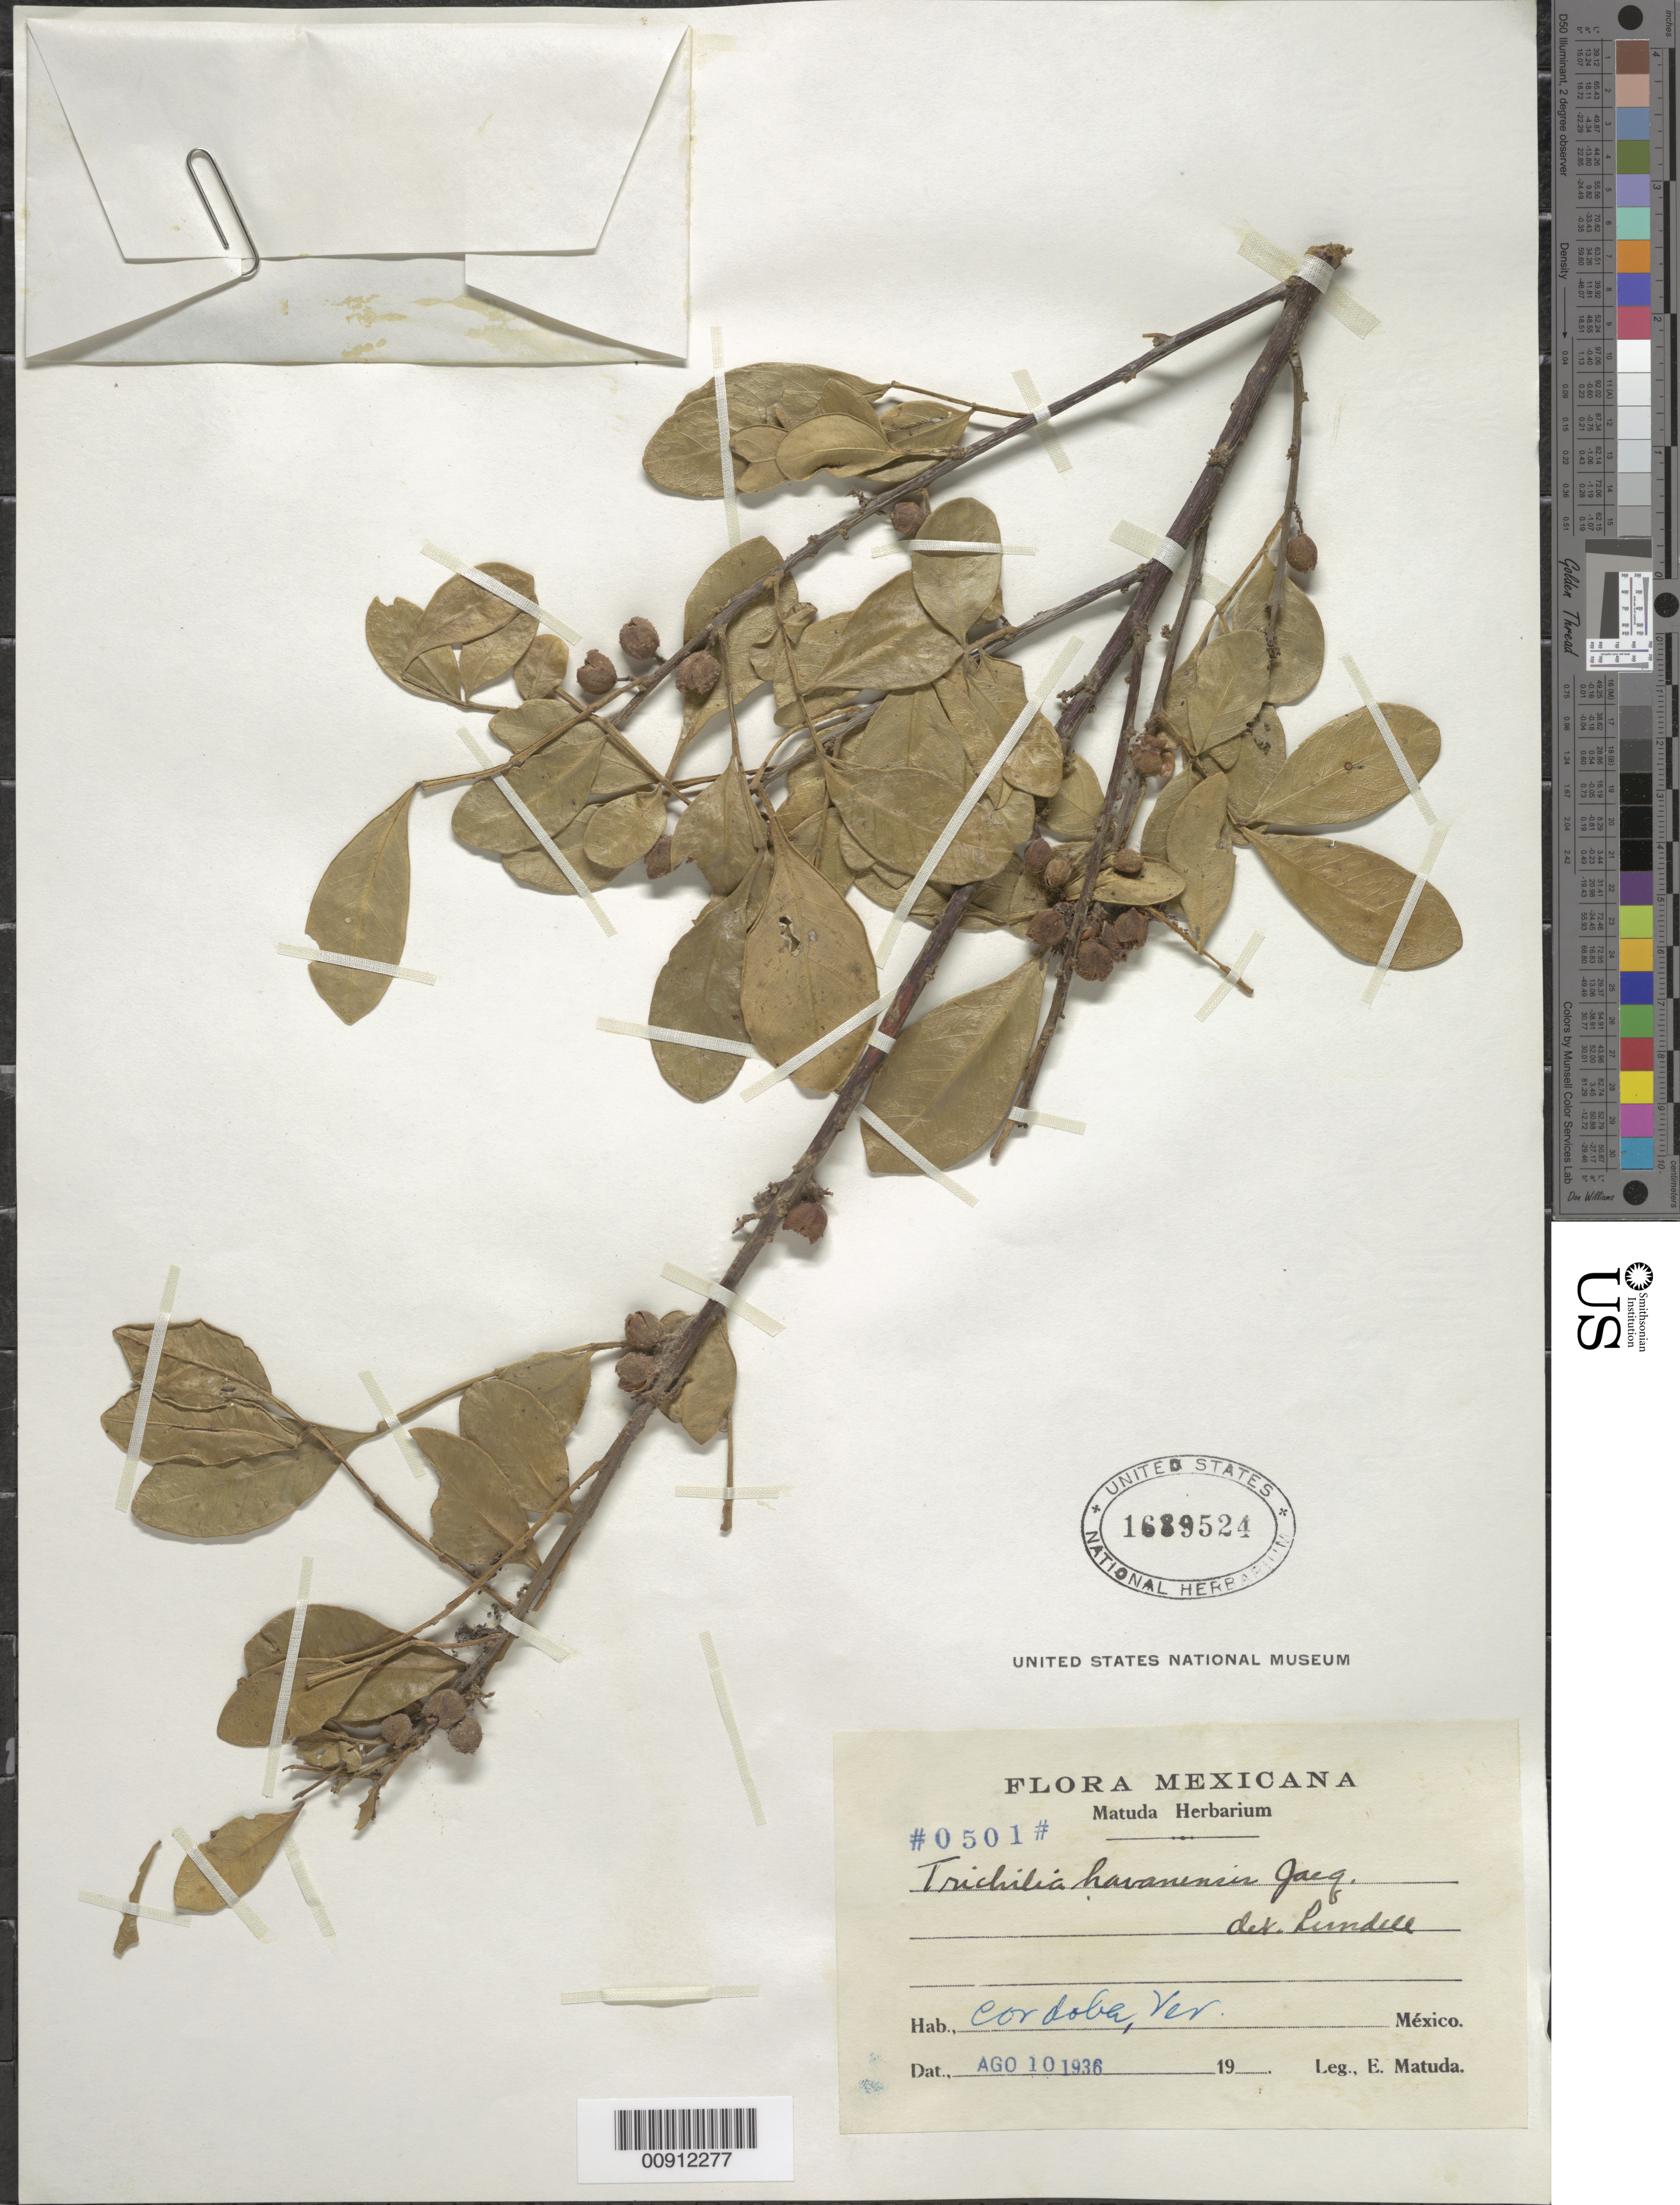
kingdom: Plantae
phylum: Tracheophyta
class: Magnoliopsida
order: Sapindales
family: Meliaceae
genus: Trichilia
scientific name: Trichilia havanensis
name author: Jacq.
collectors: E. Matuda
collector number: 0501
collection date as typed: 10 Aug 1936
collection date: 1936-08-10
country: Mexico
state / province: Veracruz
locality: Cordoba, Veracruz.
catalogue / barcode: US 1689524